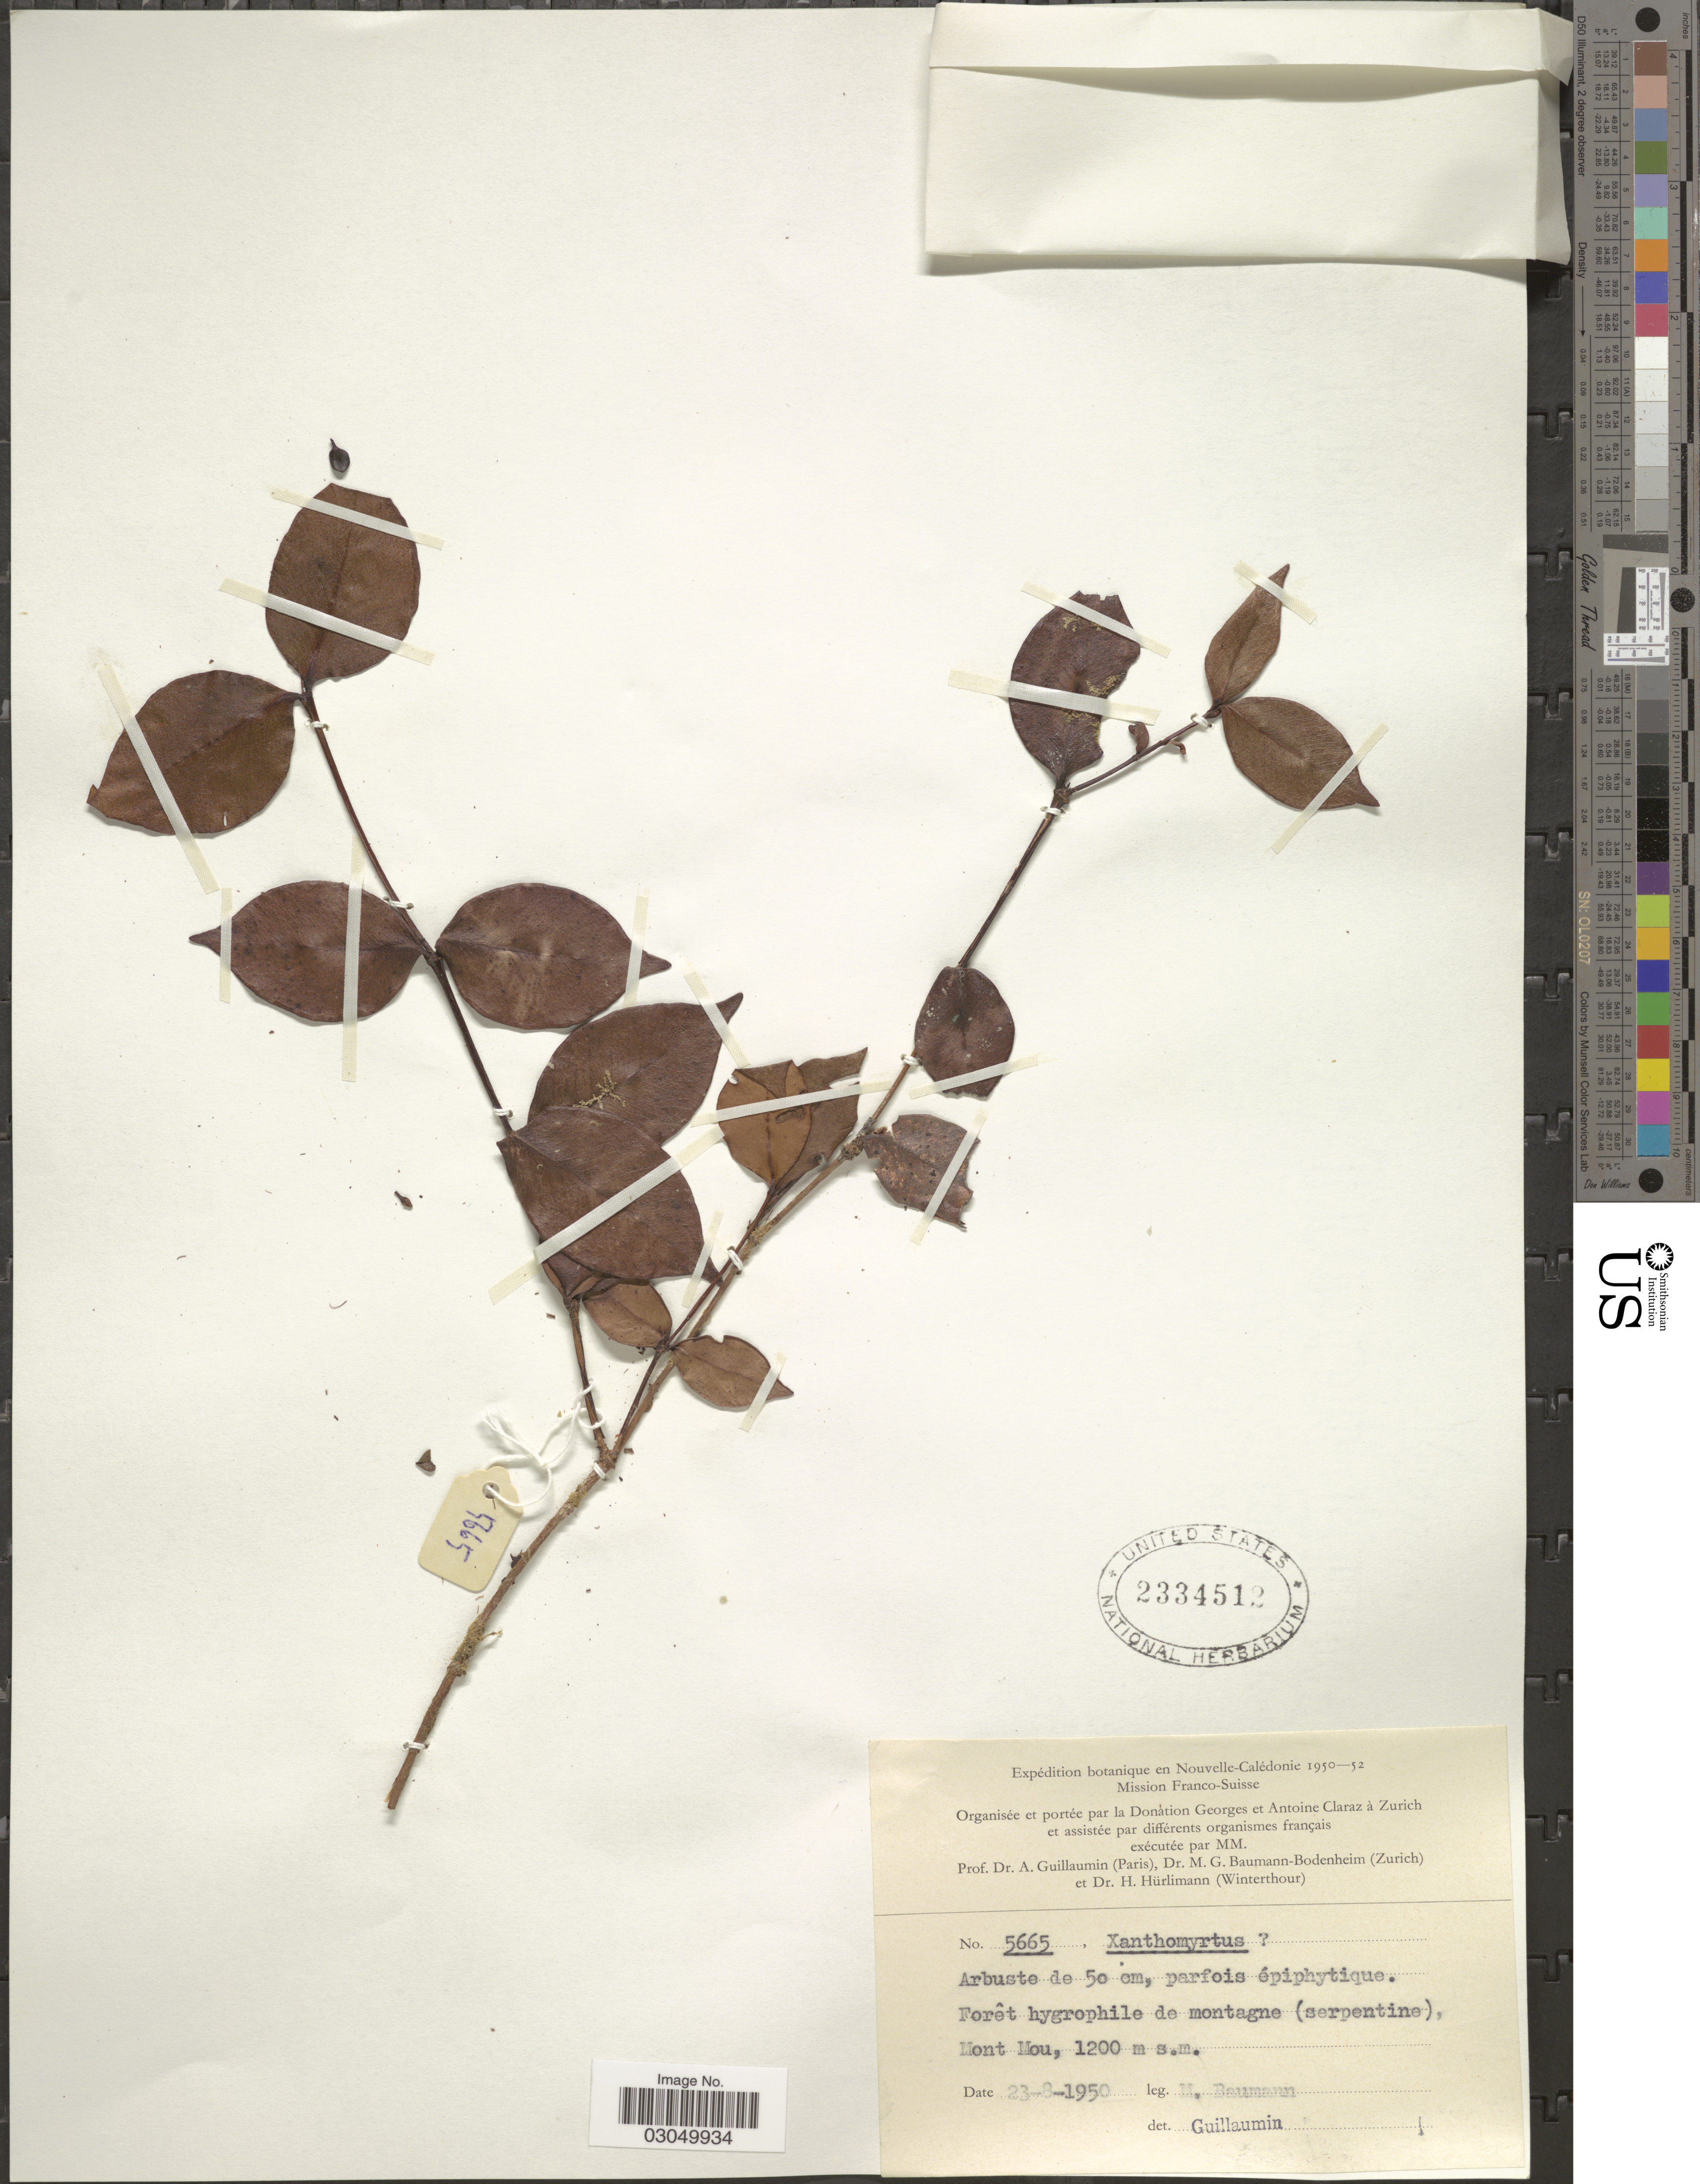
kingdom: Plantae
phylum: Tracheophyta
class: Magnoliopsida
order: Myrtales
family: Myrtaceae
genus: Xanthomyrtus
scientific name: Xanthomyrtus sp.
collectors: M. Baumann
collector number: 5665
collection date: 1950-08-23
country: New Caledonia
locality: Nouvelle-Calédonie. Mont Mou.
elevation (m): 1200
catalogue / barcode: US 2334512